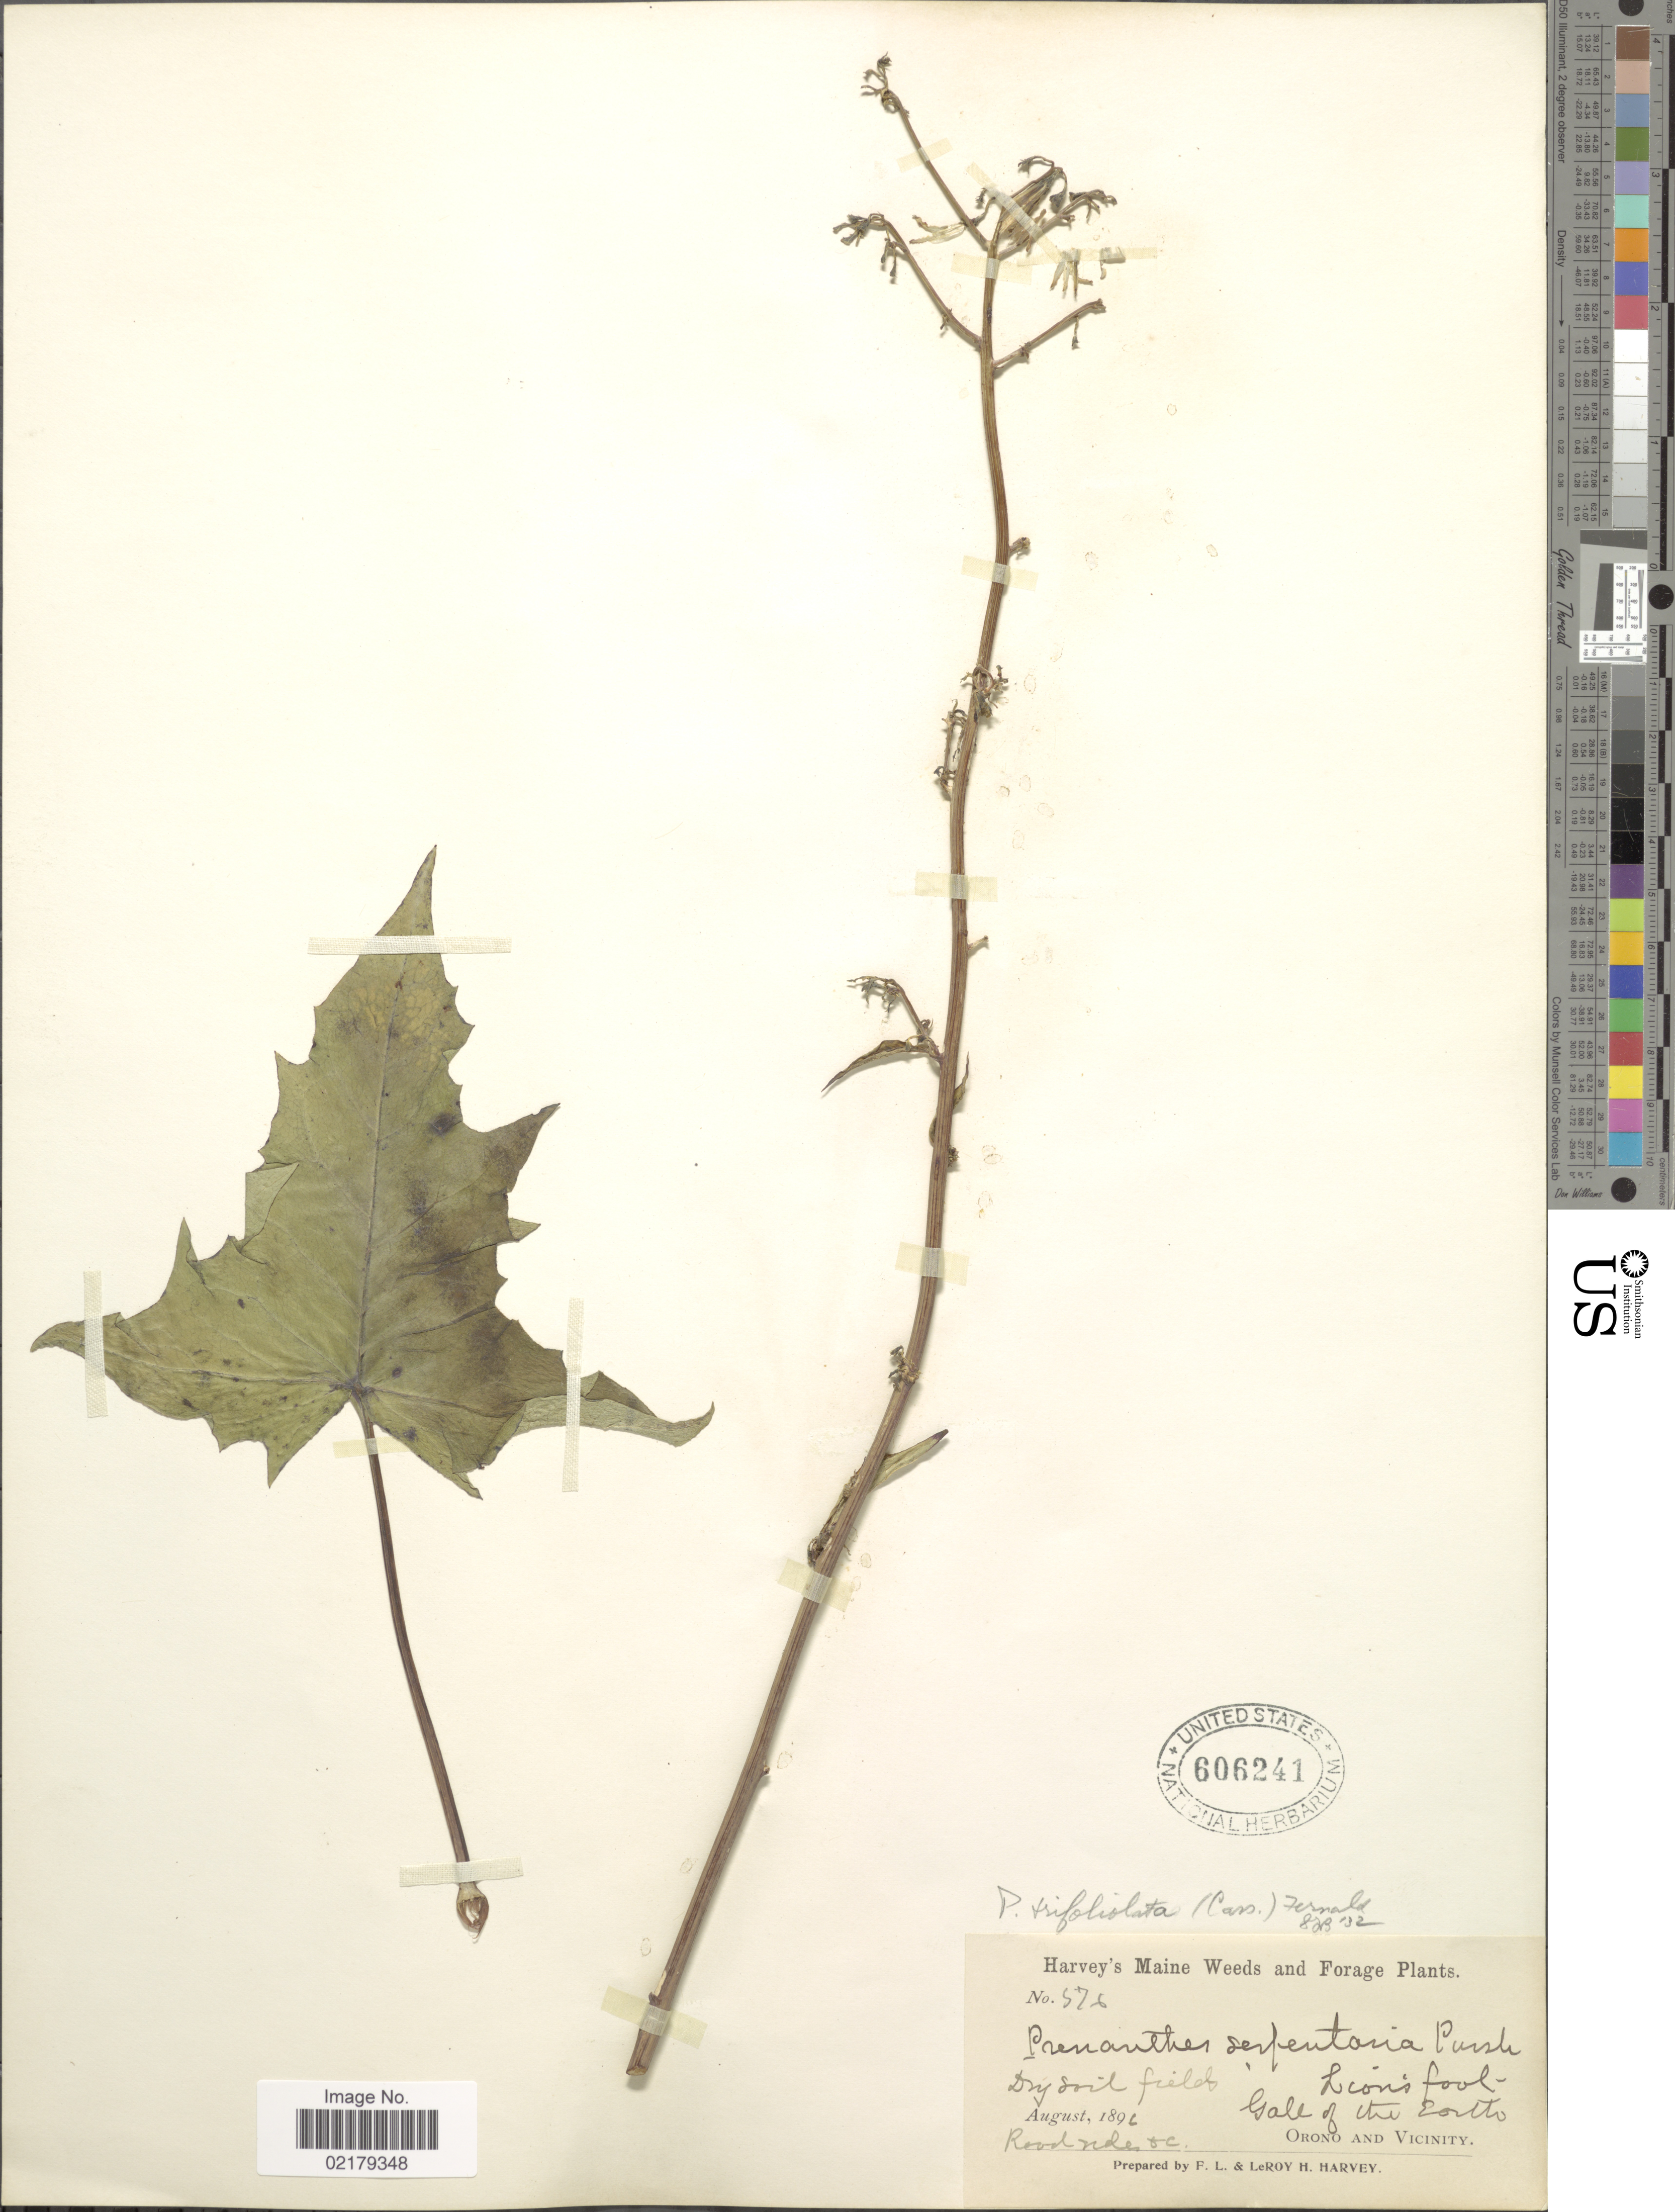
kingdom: Plantae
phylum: Tracheophyta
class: Magnoliopsida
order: Asterales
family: Asteraceae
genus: Nabalus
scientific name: Nabalus trifoliolatus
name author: Cass.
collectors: F. L. Harvey & L. H. Harvey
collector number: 576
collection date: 1896-08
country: United States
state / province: Maine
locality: Maine's Weed and Forage, Dry soil fields, Road sides + c, Orono and Vicinity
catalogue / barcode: US 606241